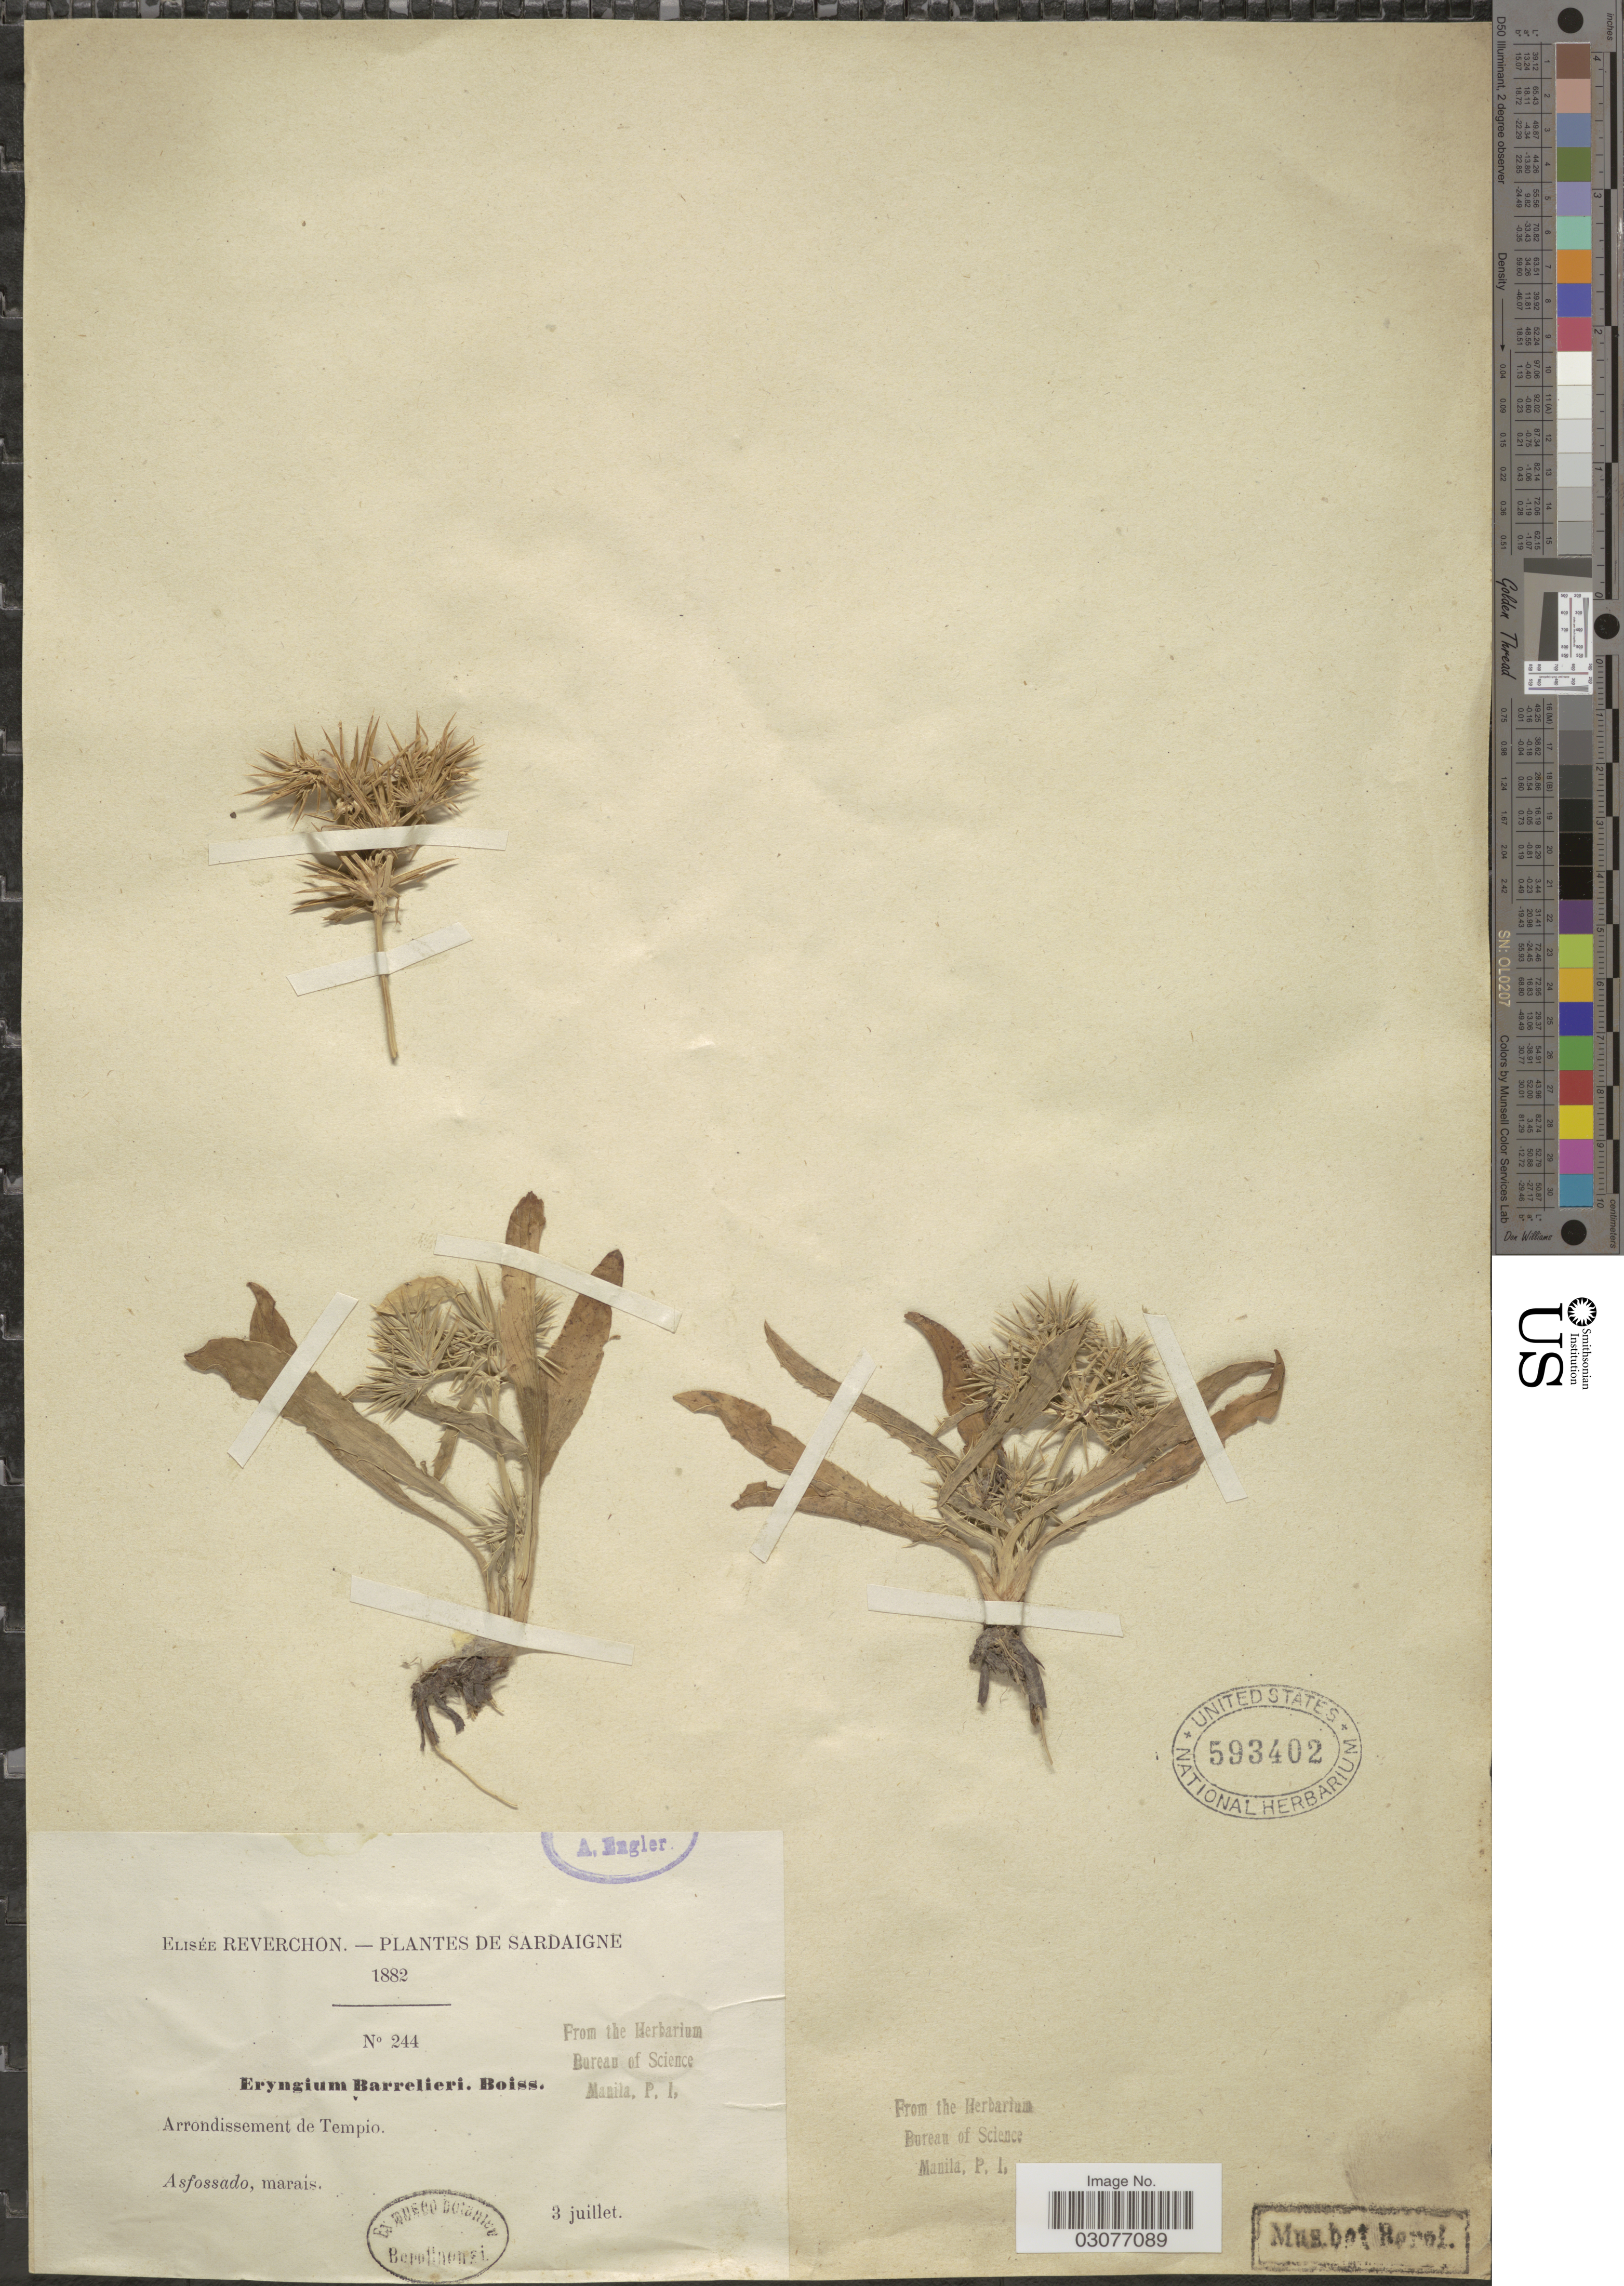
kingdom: Plantae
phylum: Tracheophyta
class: Magnoliopsida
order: Apiales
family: Apiaceae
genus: Eryngium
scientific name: Eryngium barrelieri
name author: Boiss.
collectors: E. Reverchon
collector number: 244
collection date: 1882-07-03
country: Italy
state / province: Sardegna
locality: Sardaigne. Arrondissement de Tempio. Asfossado.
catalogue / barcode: US 593402